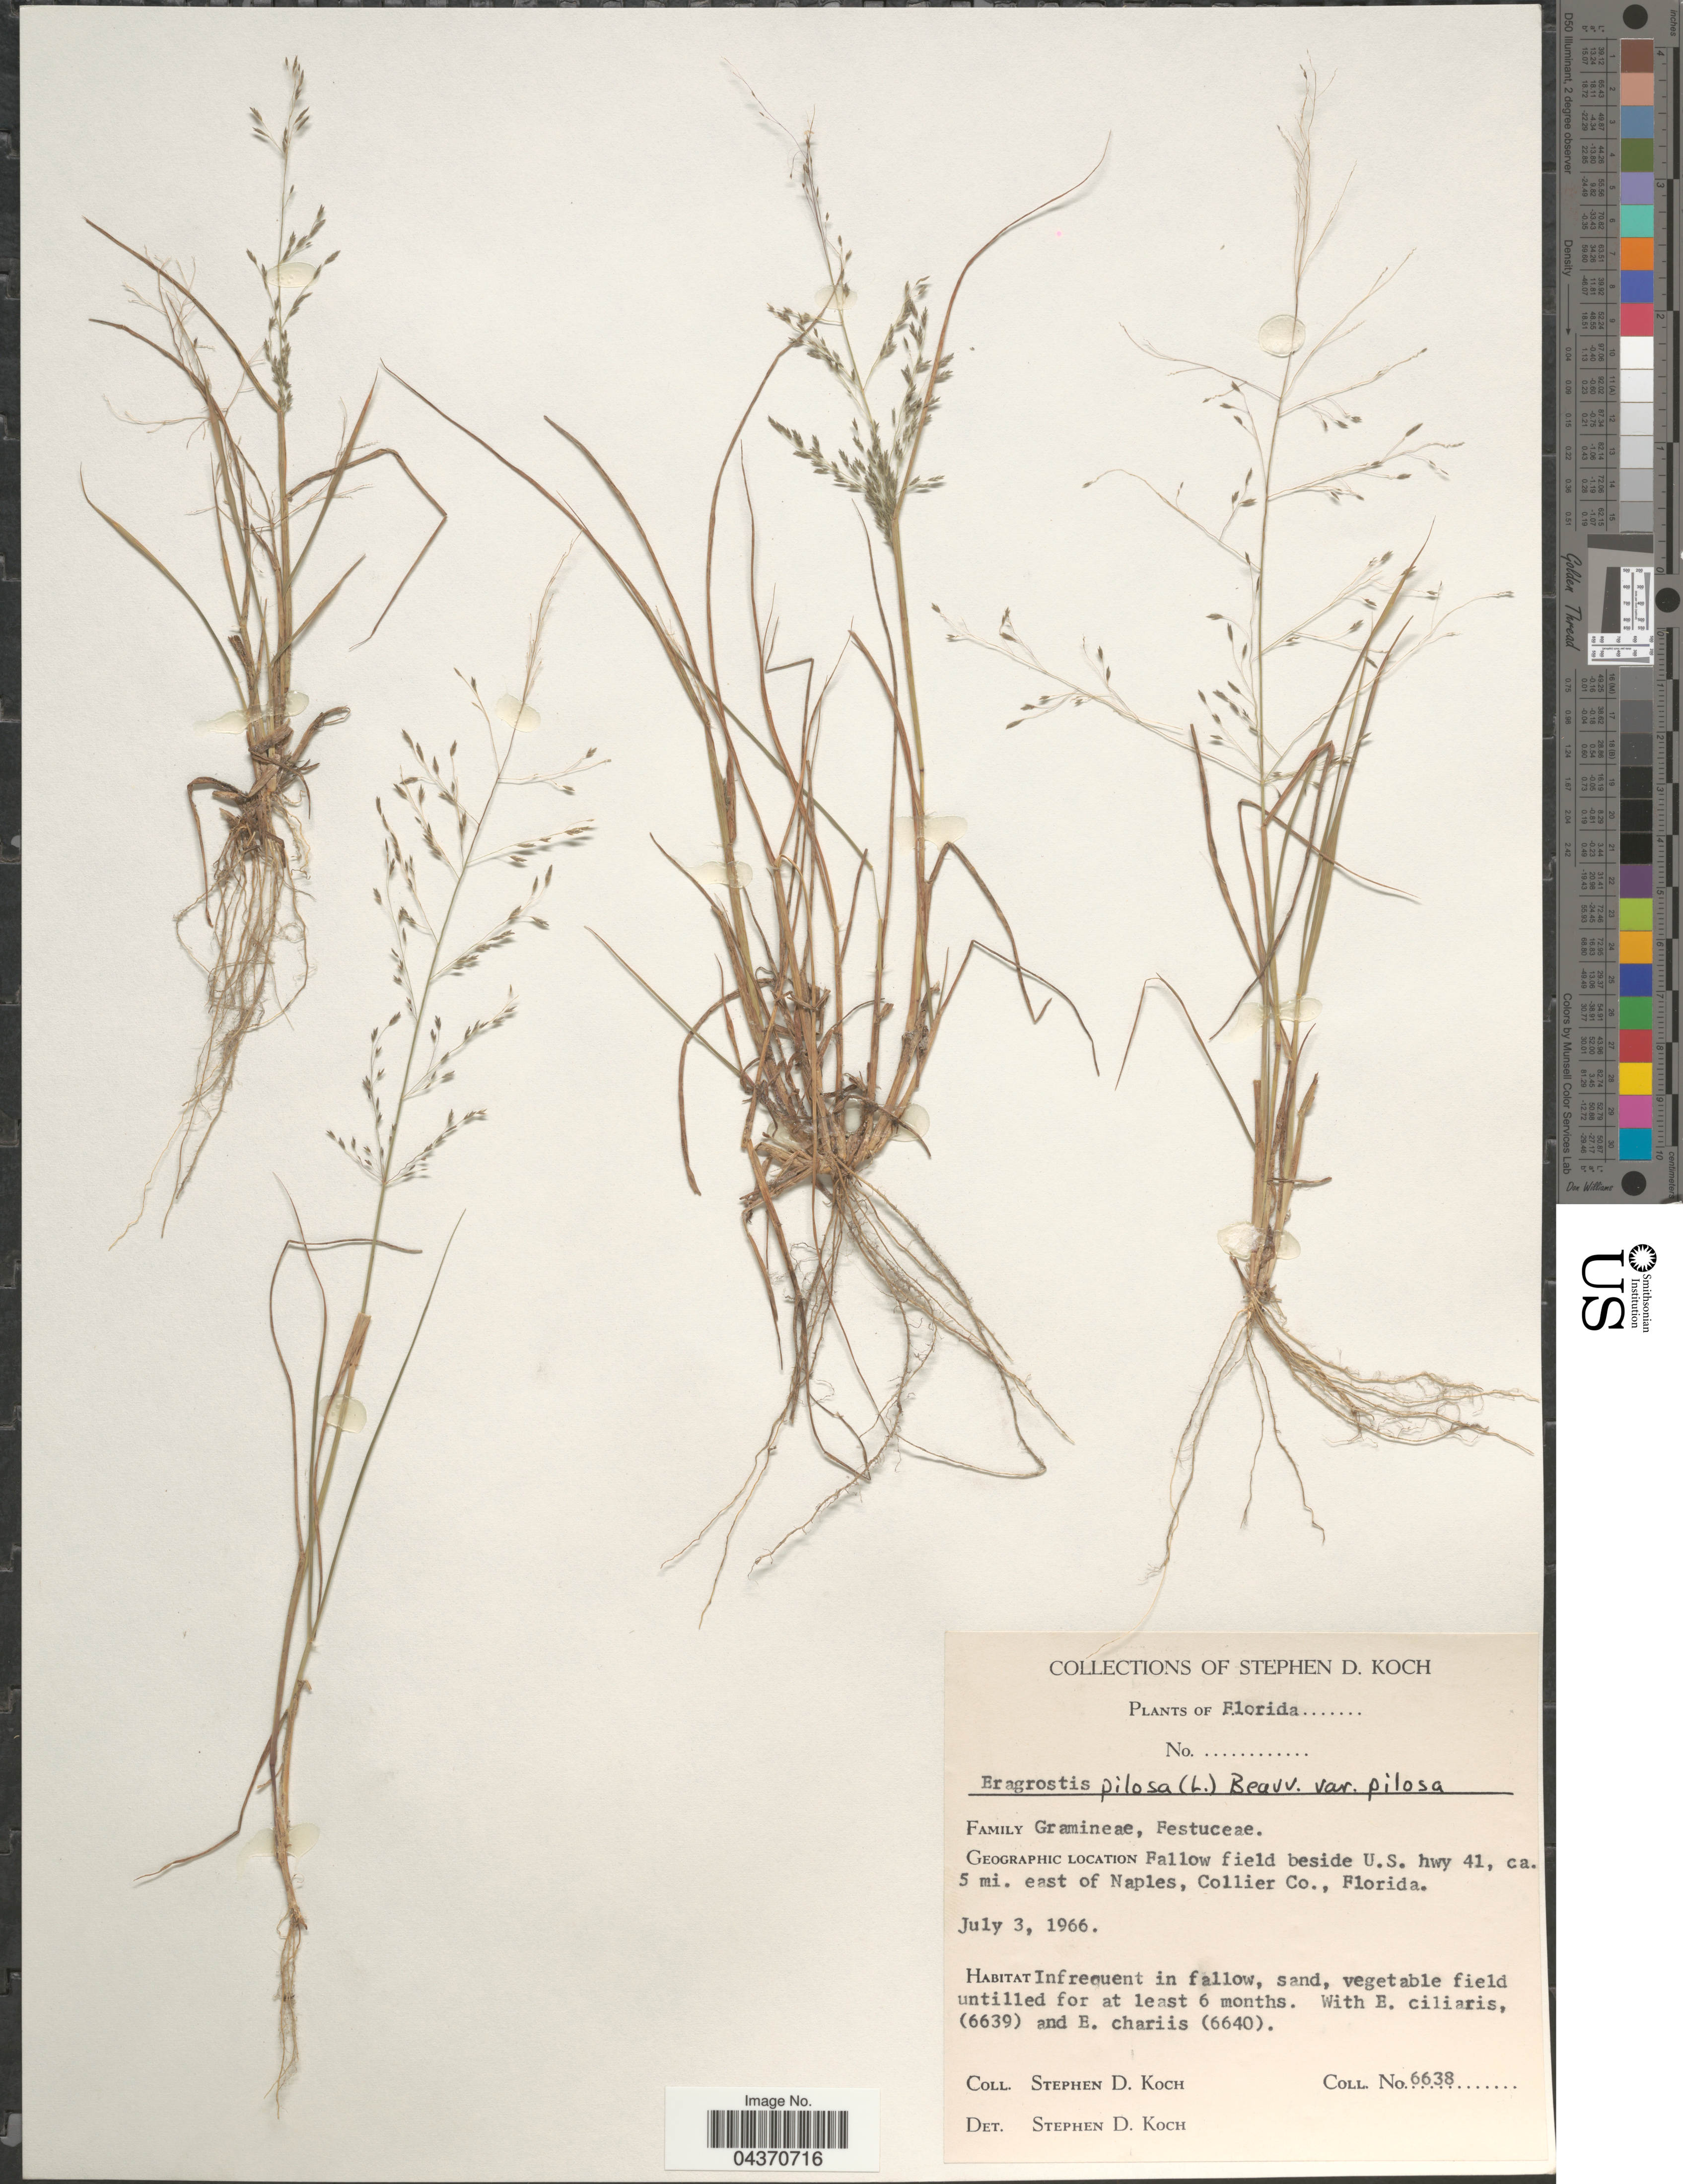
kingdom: Plantae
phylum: Tracheophyta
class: Liliopsida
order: Poales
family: Poaceae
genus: Eragrostis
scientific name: Eragrostis pilosa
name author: (L.) P. Beauv.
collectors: S. D. Koch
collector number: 6638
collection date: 1966-07-03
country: United States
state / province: Florida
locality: Fallow field beside U.S. hwy 41, ca. 5 mi. east of Naples, Collier Co.